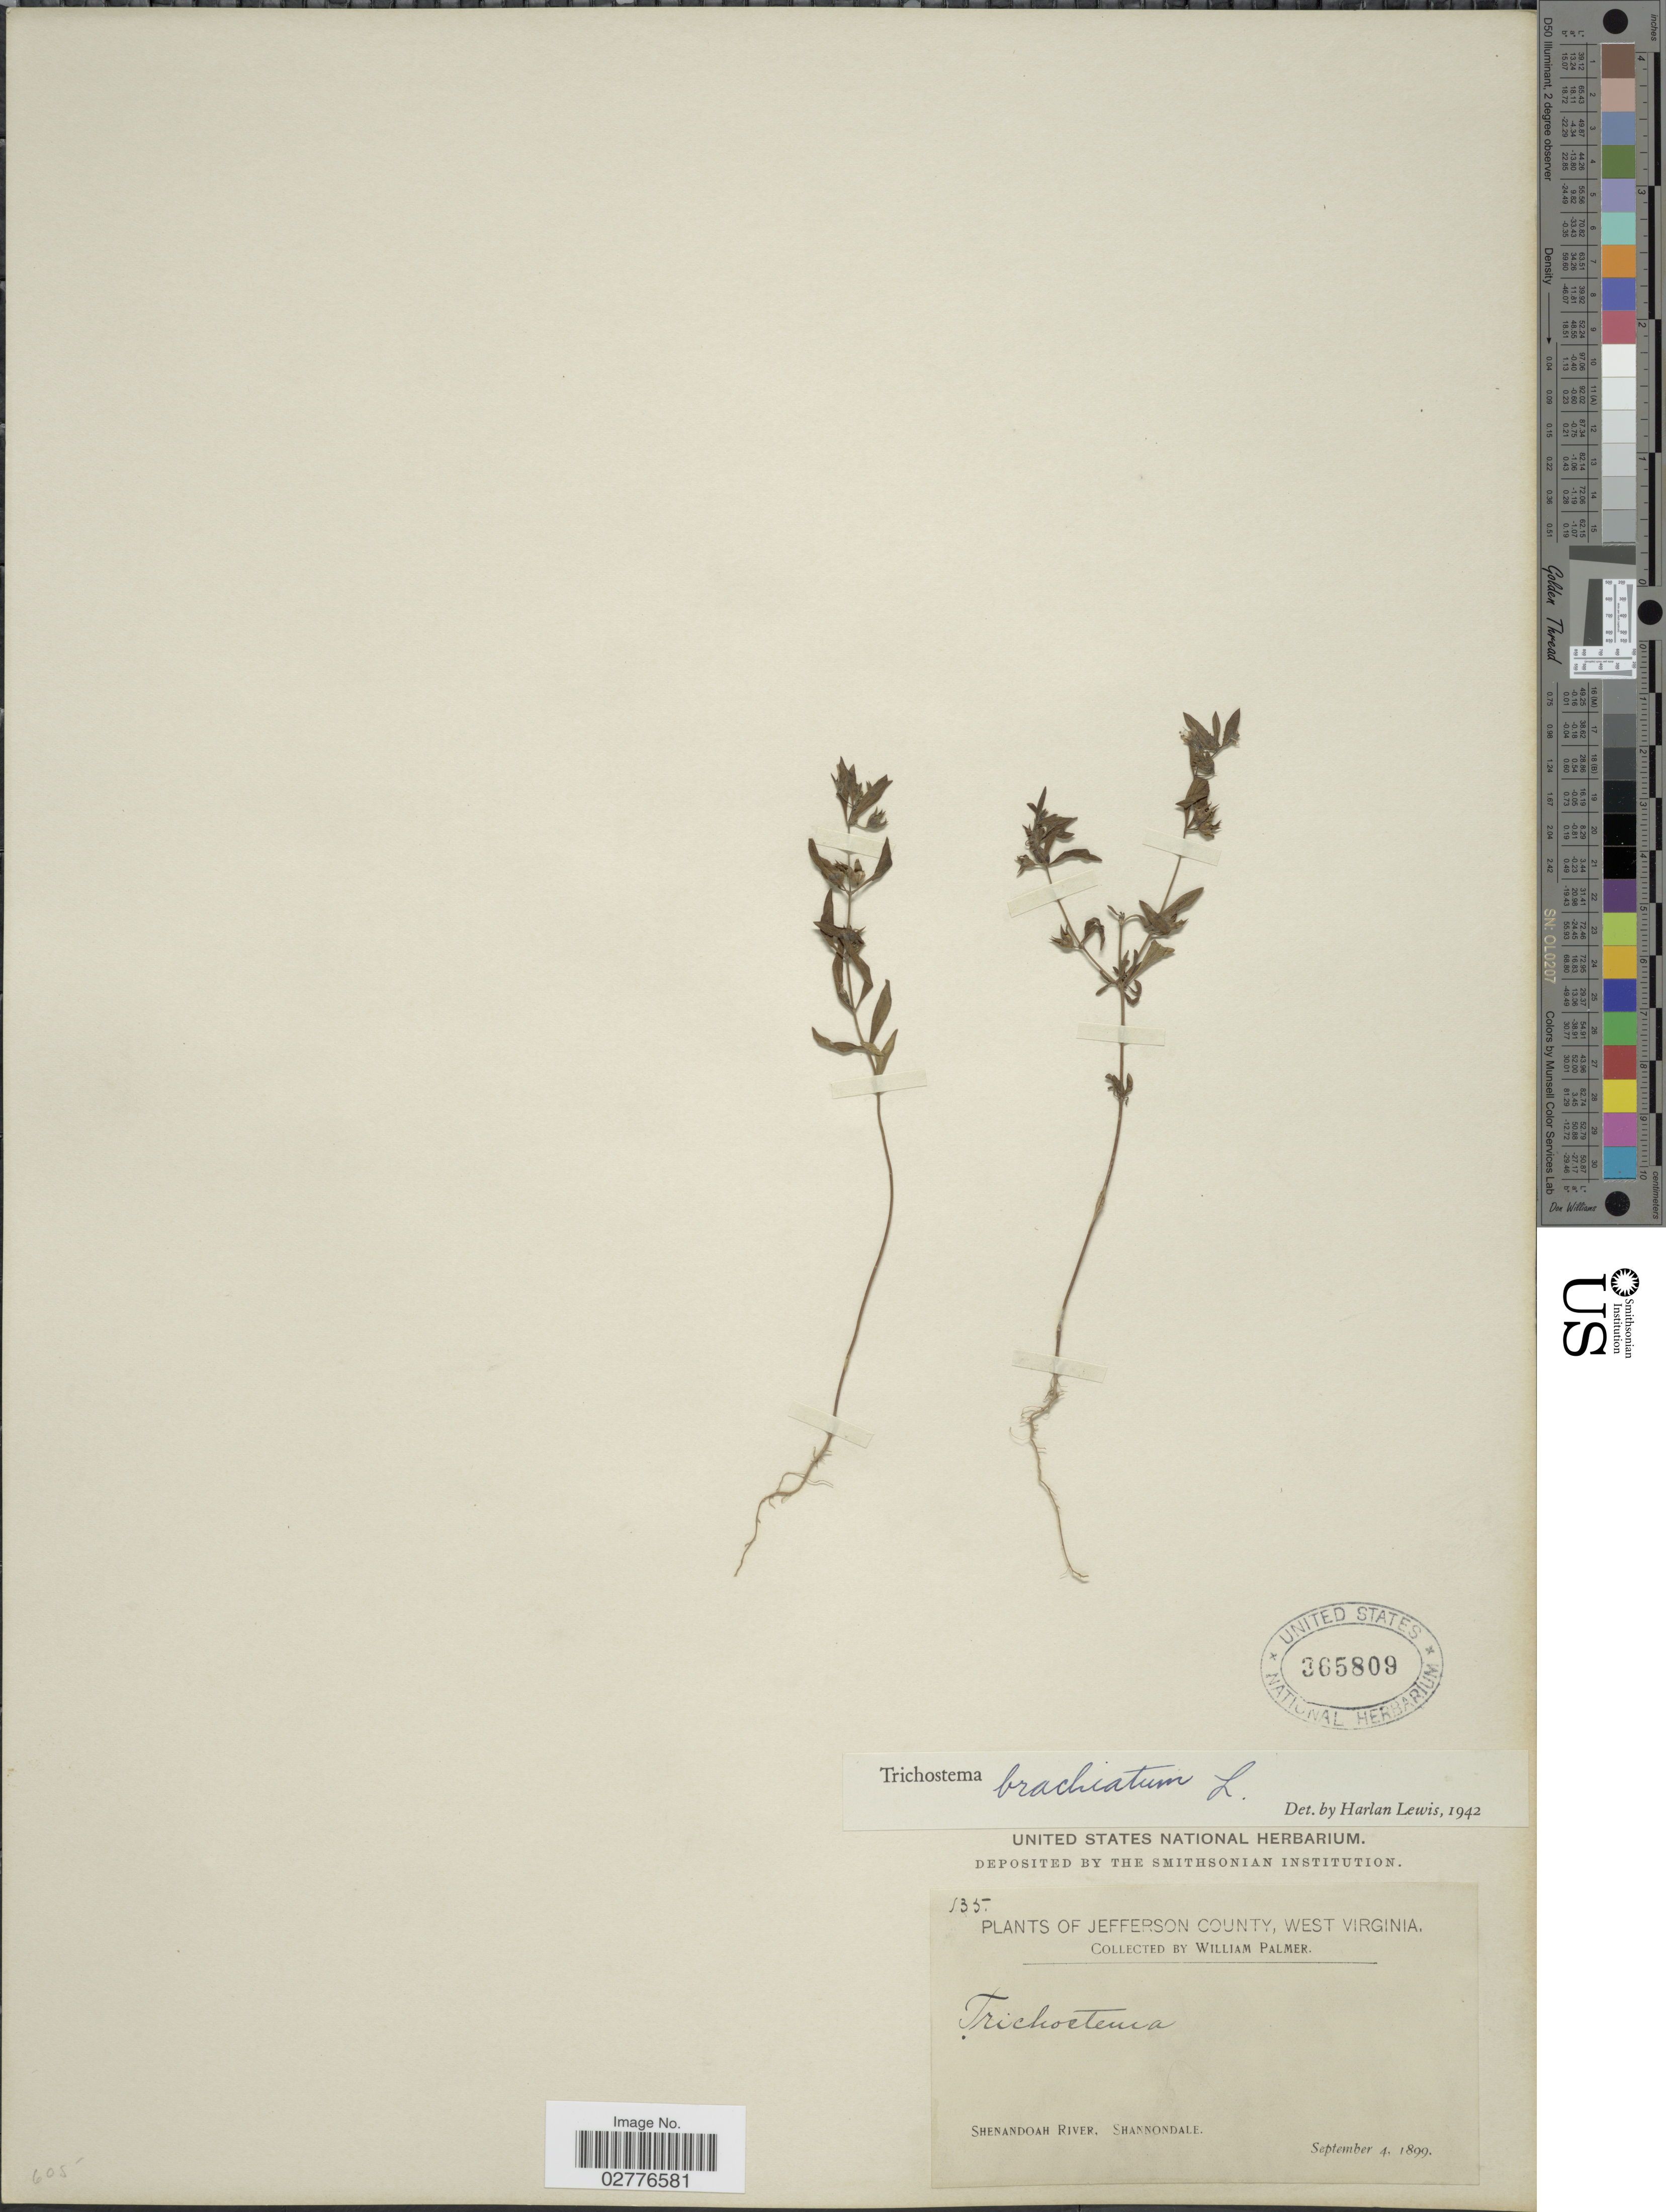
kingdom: Plantae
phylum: Tracheophyta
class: Magnoliopsida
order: Lamiales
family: Lamiaceae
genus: Trichostema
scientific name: Trichostema brachiatum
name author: L.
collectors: W. Palmer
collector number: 135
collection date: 1899-09-04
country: United States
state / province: West Virginia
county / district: Jefferson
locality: Jefferson County. Shenandoah River, Shannondale.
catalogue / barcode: US 365809